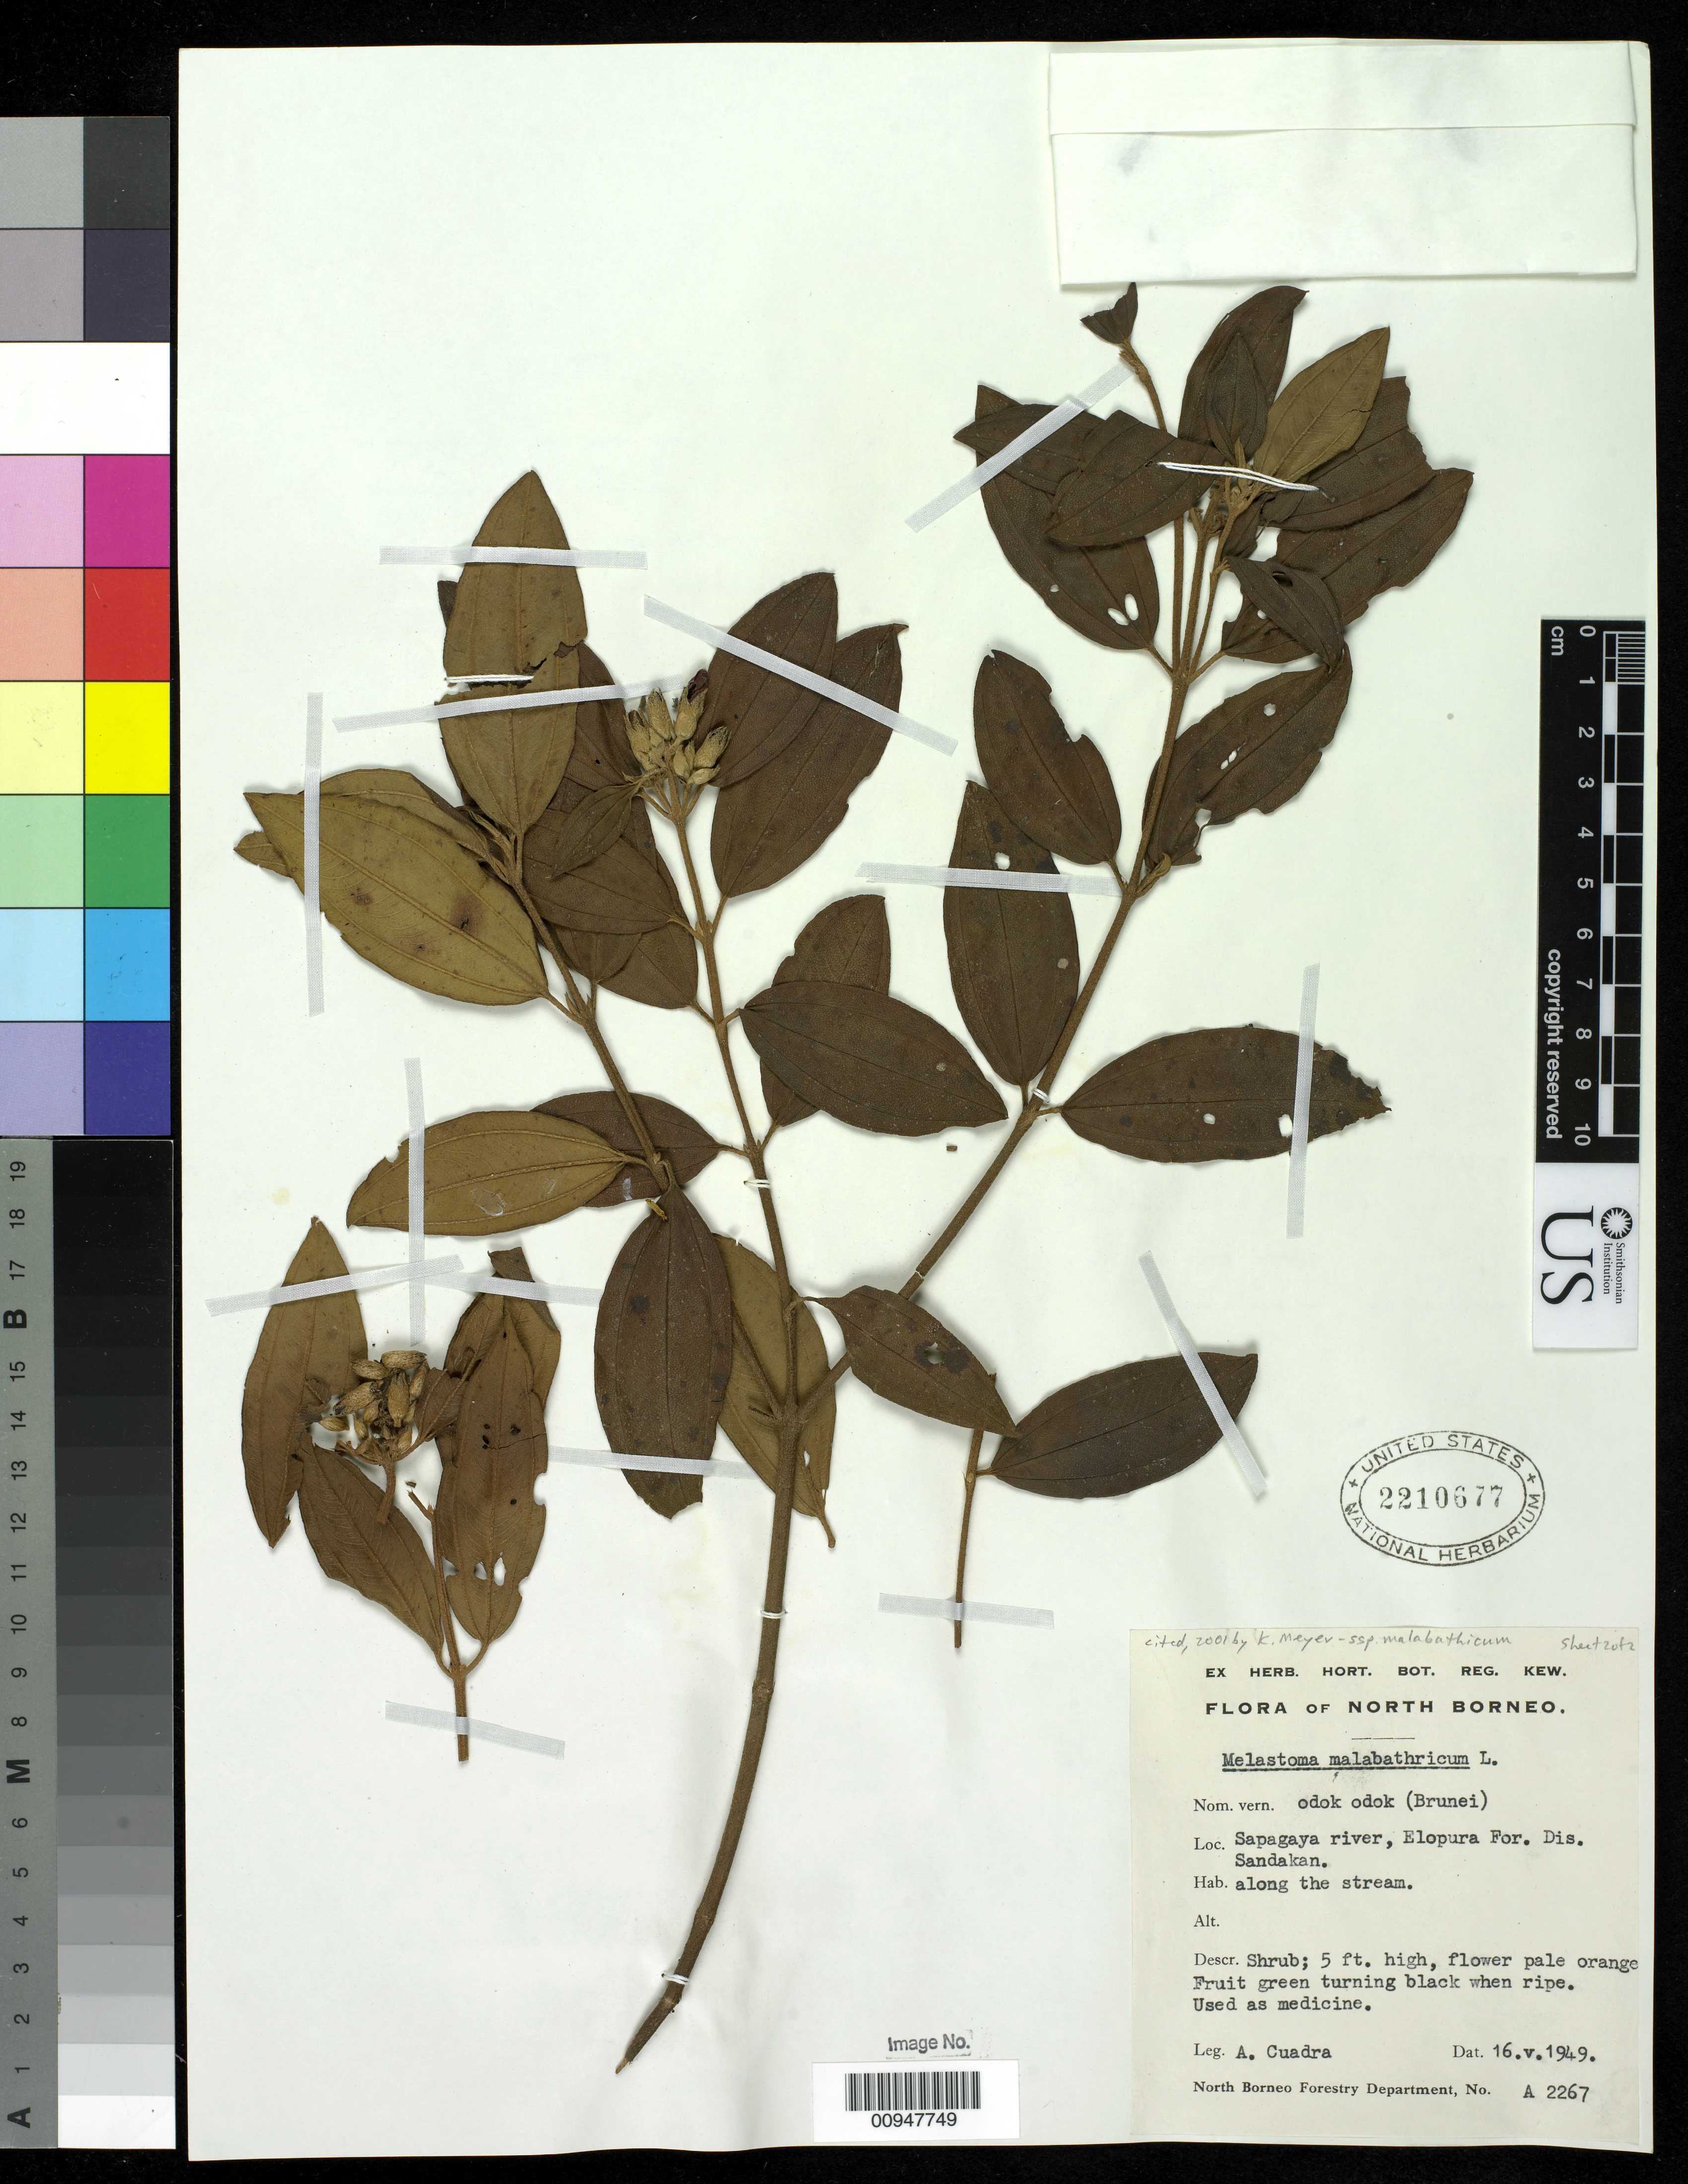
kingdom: Plantae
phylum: Tracheophyta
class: Magnoliopsida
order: Myrtales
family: Melastomataceae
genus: Melastoma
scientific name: Melastoma malabathricum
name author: L.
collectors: A. Cuadra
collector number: A 2267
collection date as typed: May 1949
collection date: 1949-05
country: Indonesia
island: Borneo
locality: Sapagaya river, elopura For. Dis. Sandakan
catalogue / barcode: US 2210677